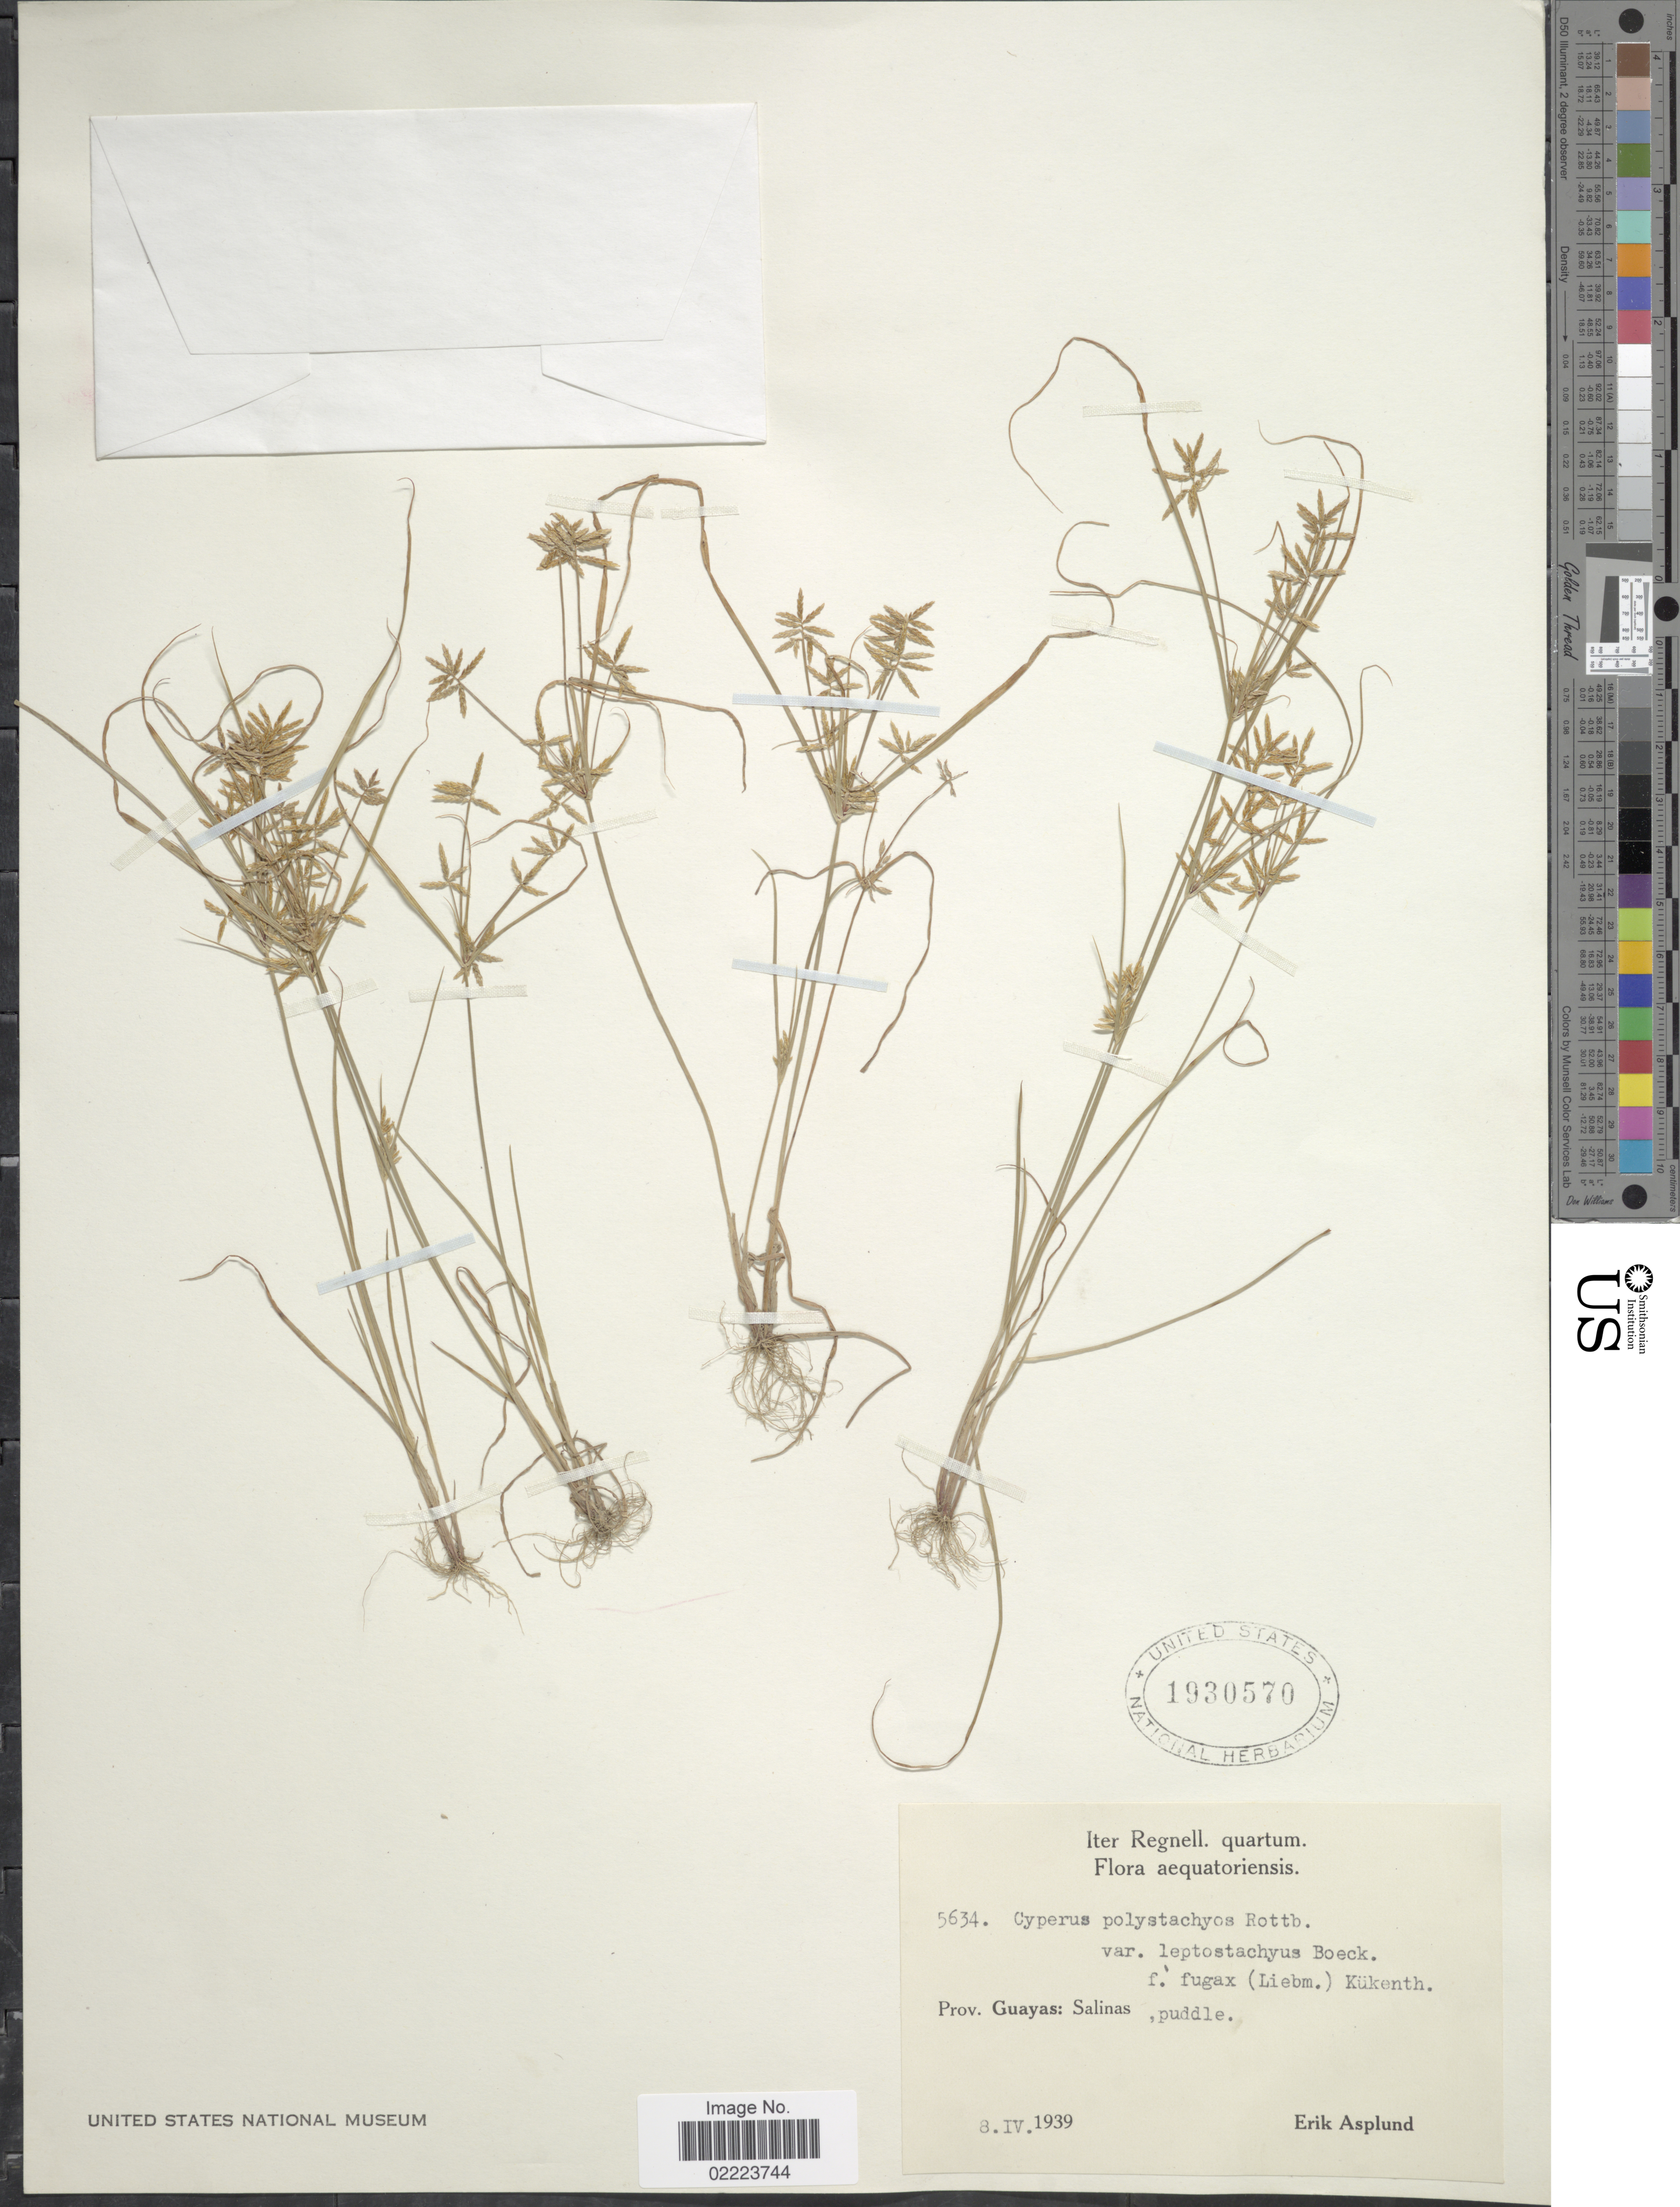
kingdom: Plantae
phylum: Tracheophyta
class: Liliopsida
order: Poales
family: Cyperaceae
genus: Cyperus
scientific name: Cyperus polystachyos f. fugax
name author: (Liebm.) Kük.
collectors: E. Asplund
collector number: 5634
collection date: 1939-04-08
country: Ecuador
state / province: Guayas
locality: Salinas, puddle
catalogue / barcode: US 1930570